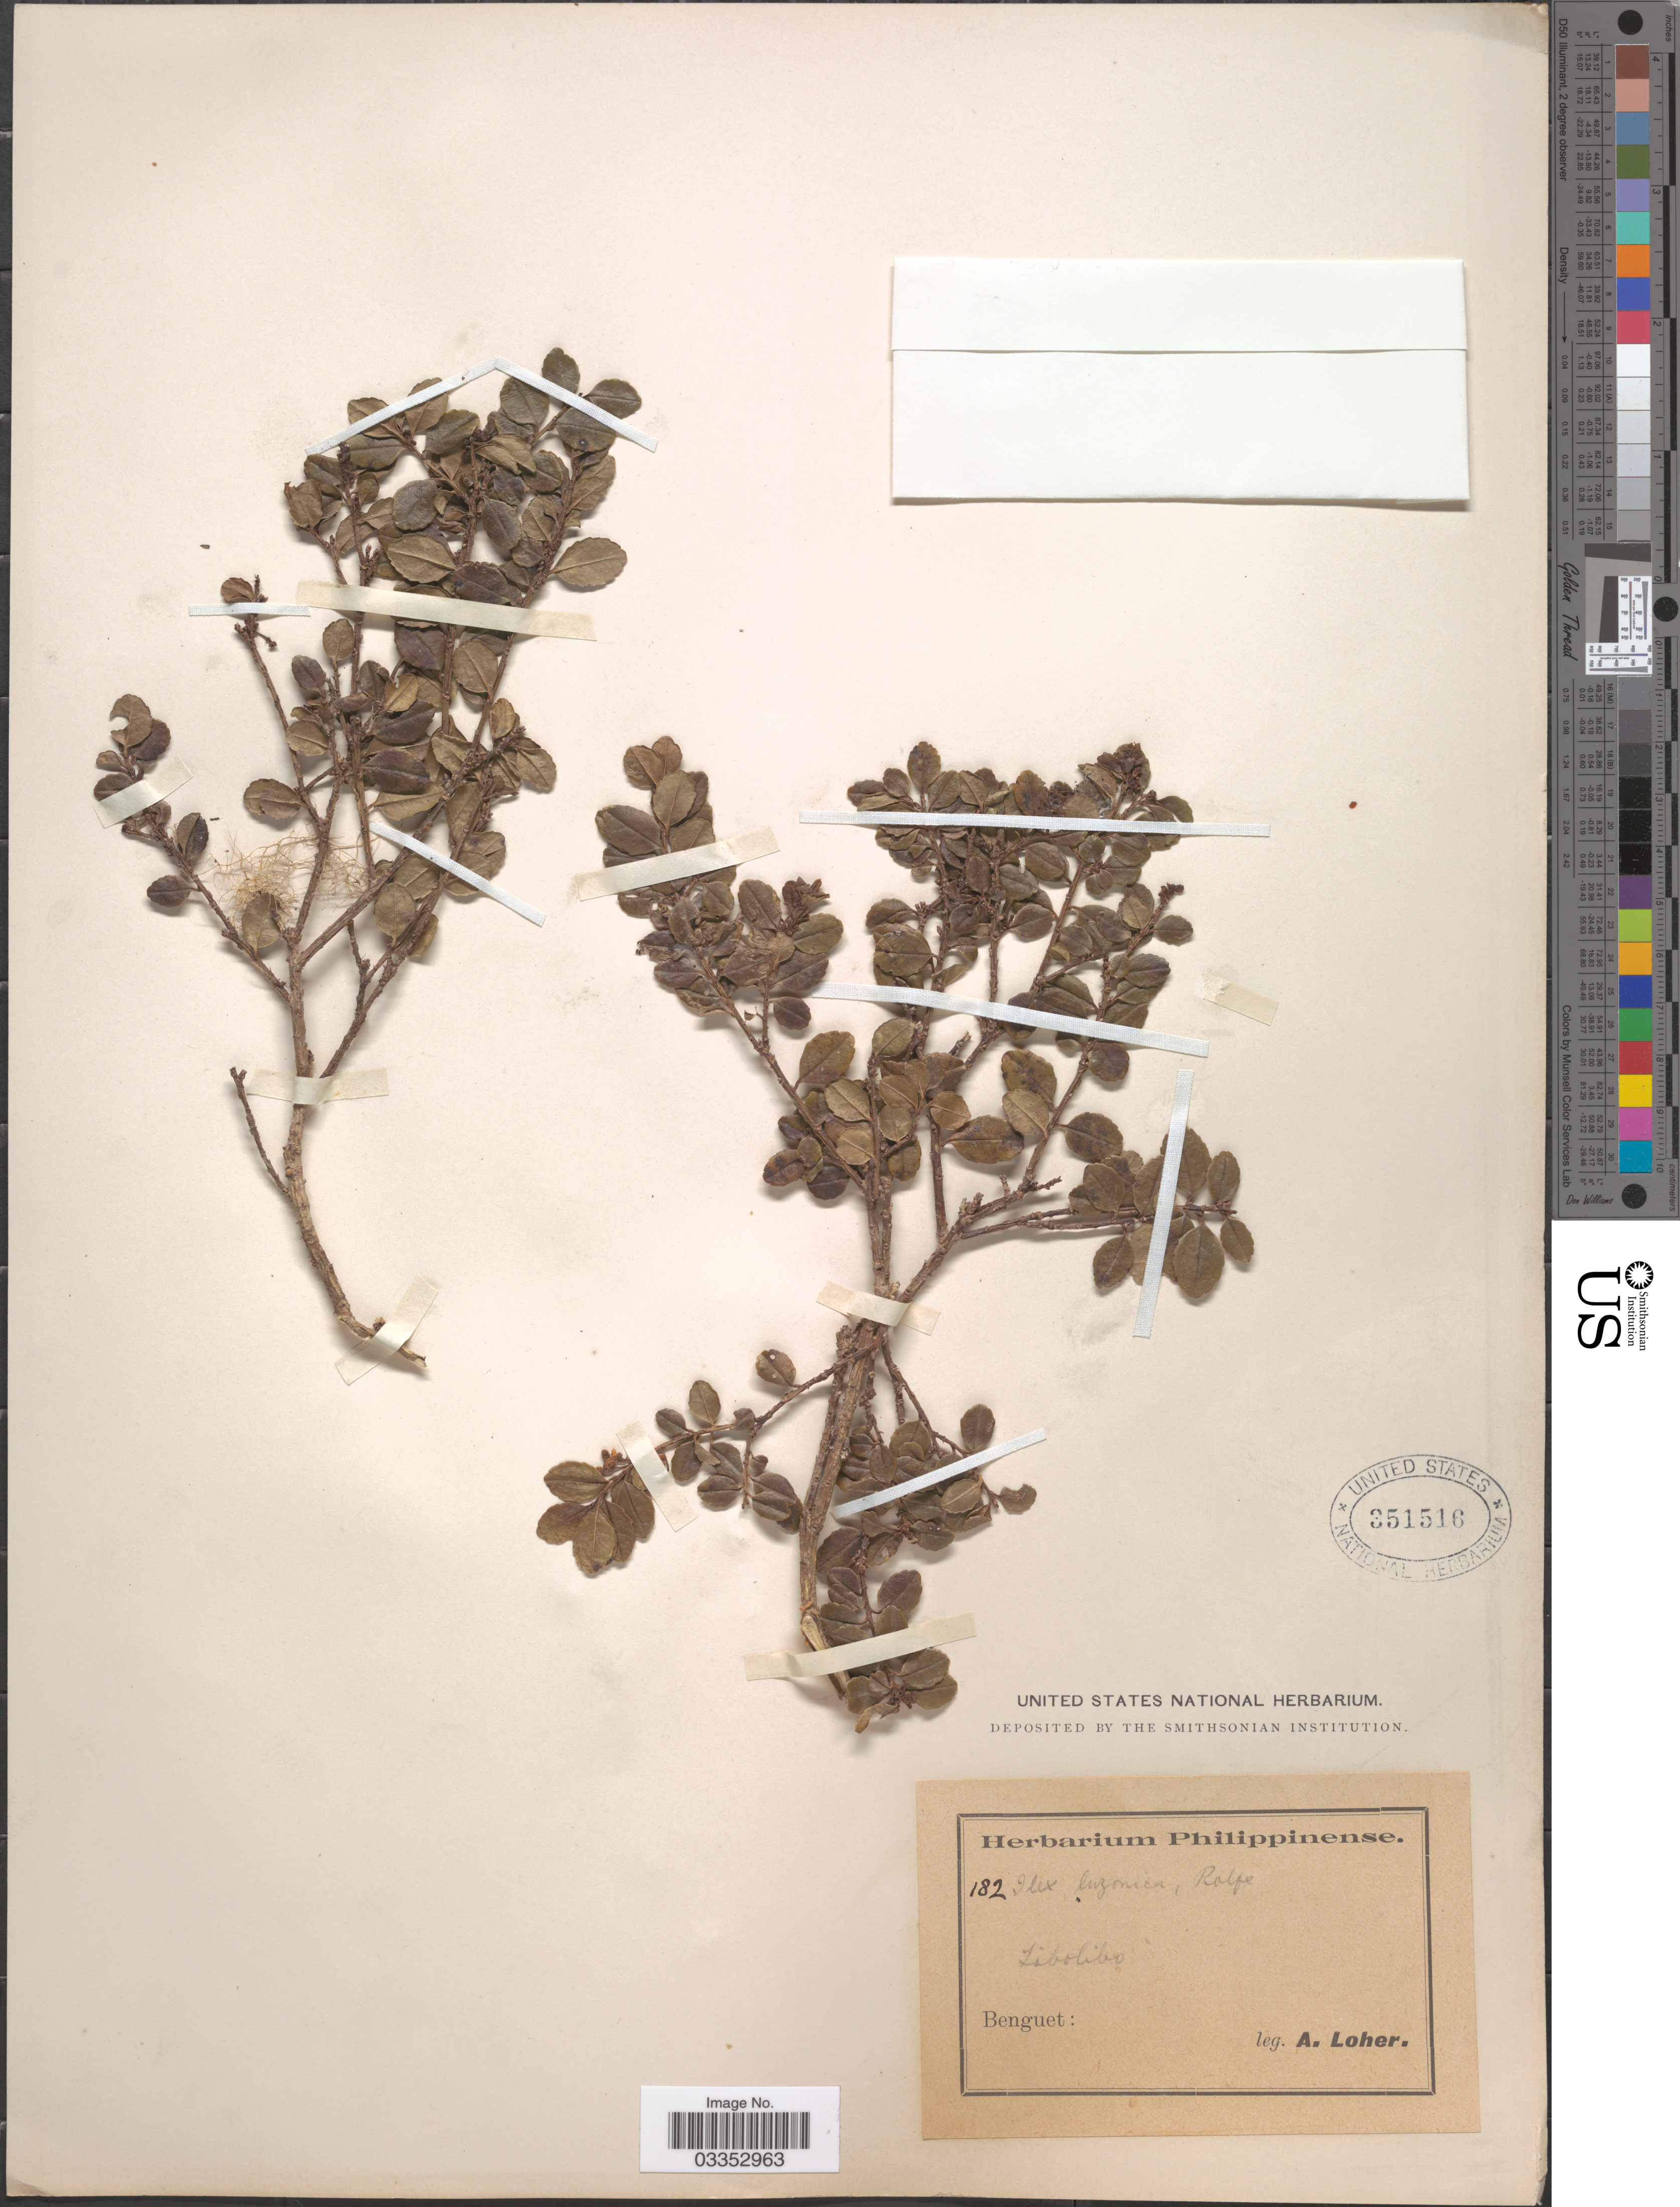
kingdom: Plantae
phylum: Tracheophyta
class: Magnoliopsida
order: Aquifoliales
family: Aquifoliaceae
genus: Ilex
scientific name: Ilex luzonica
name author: Rolfe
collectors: A. Loher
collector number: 182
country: Philippines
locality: Benguet.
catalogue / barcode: US 351516